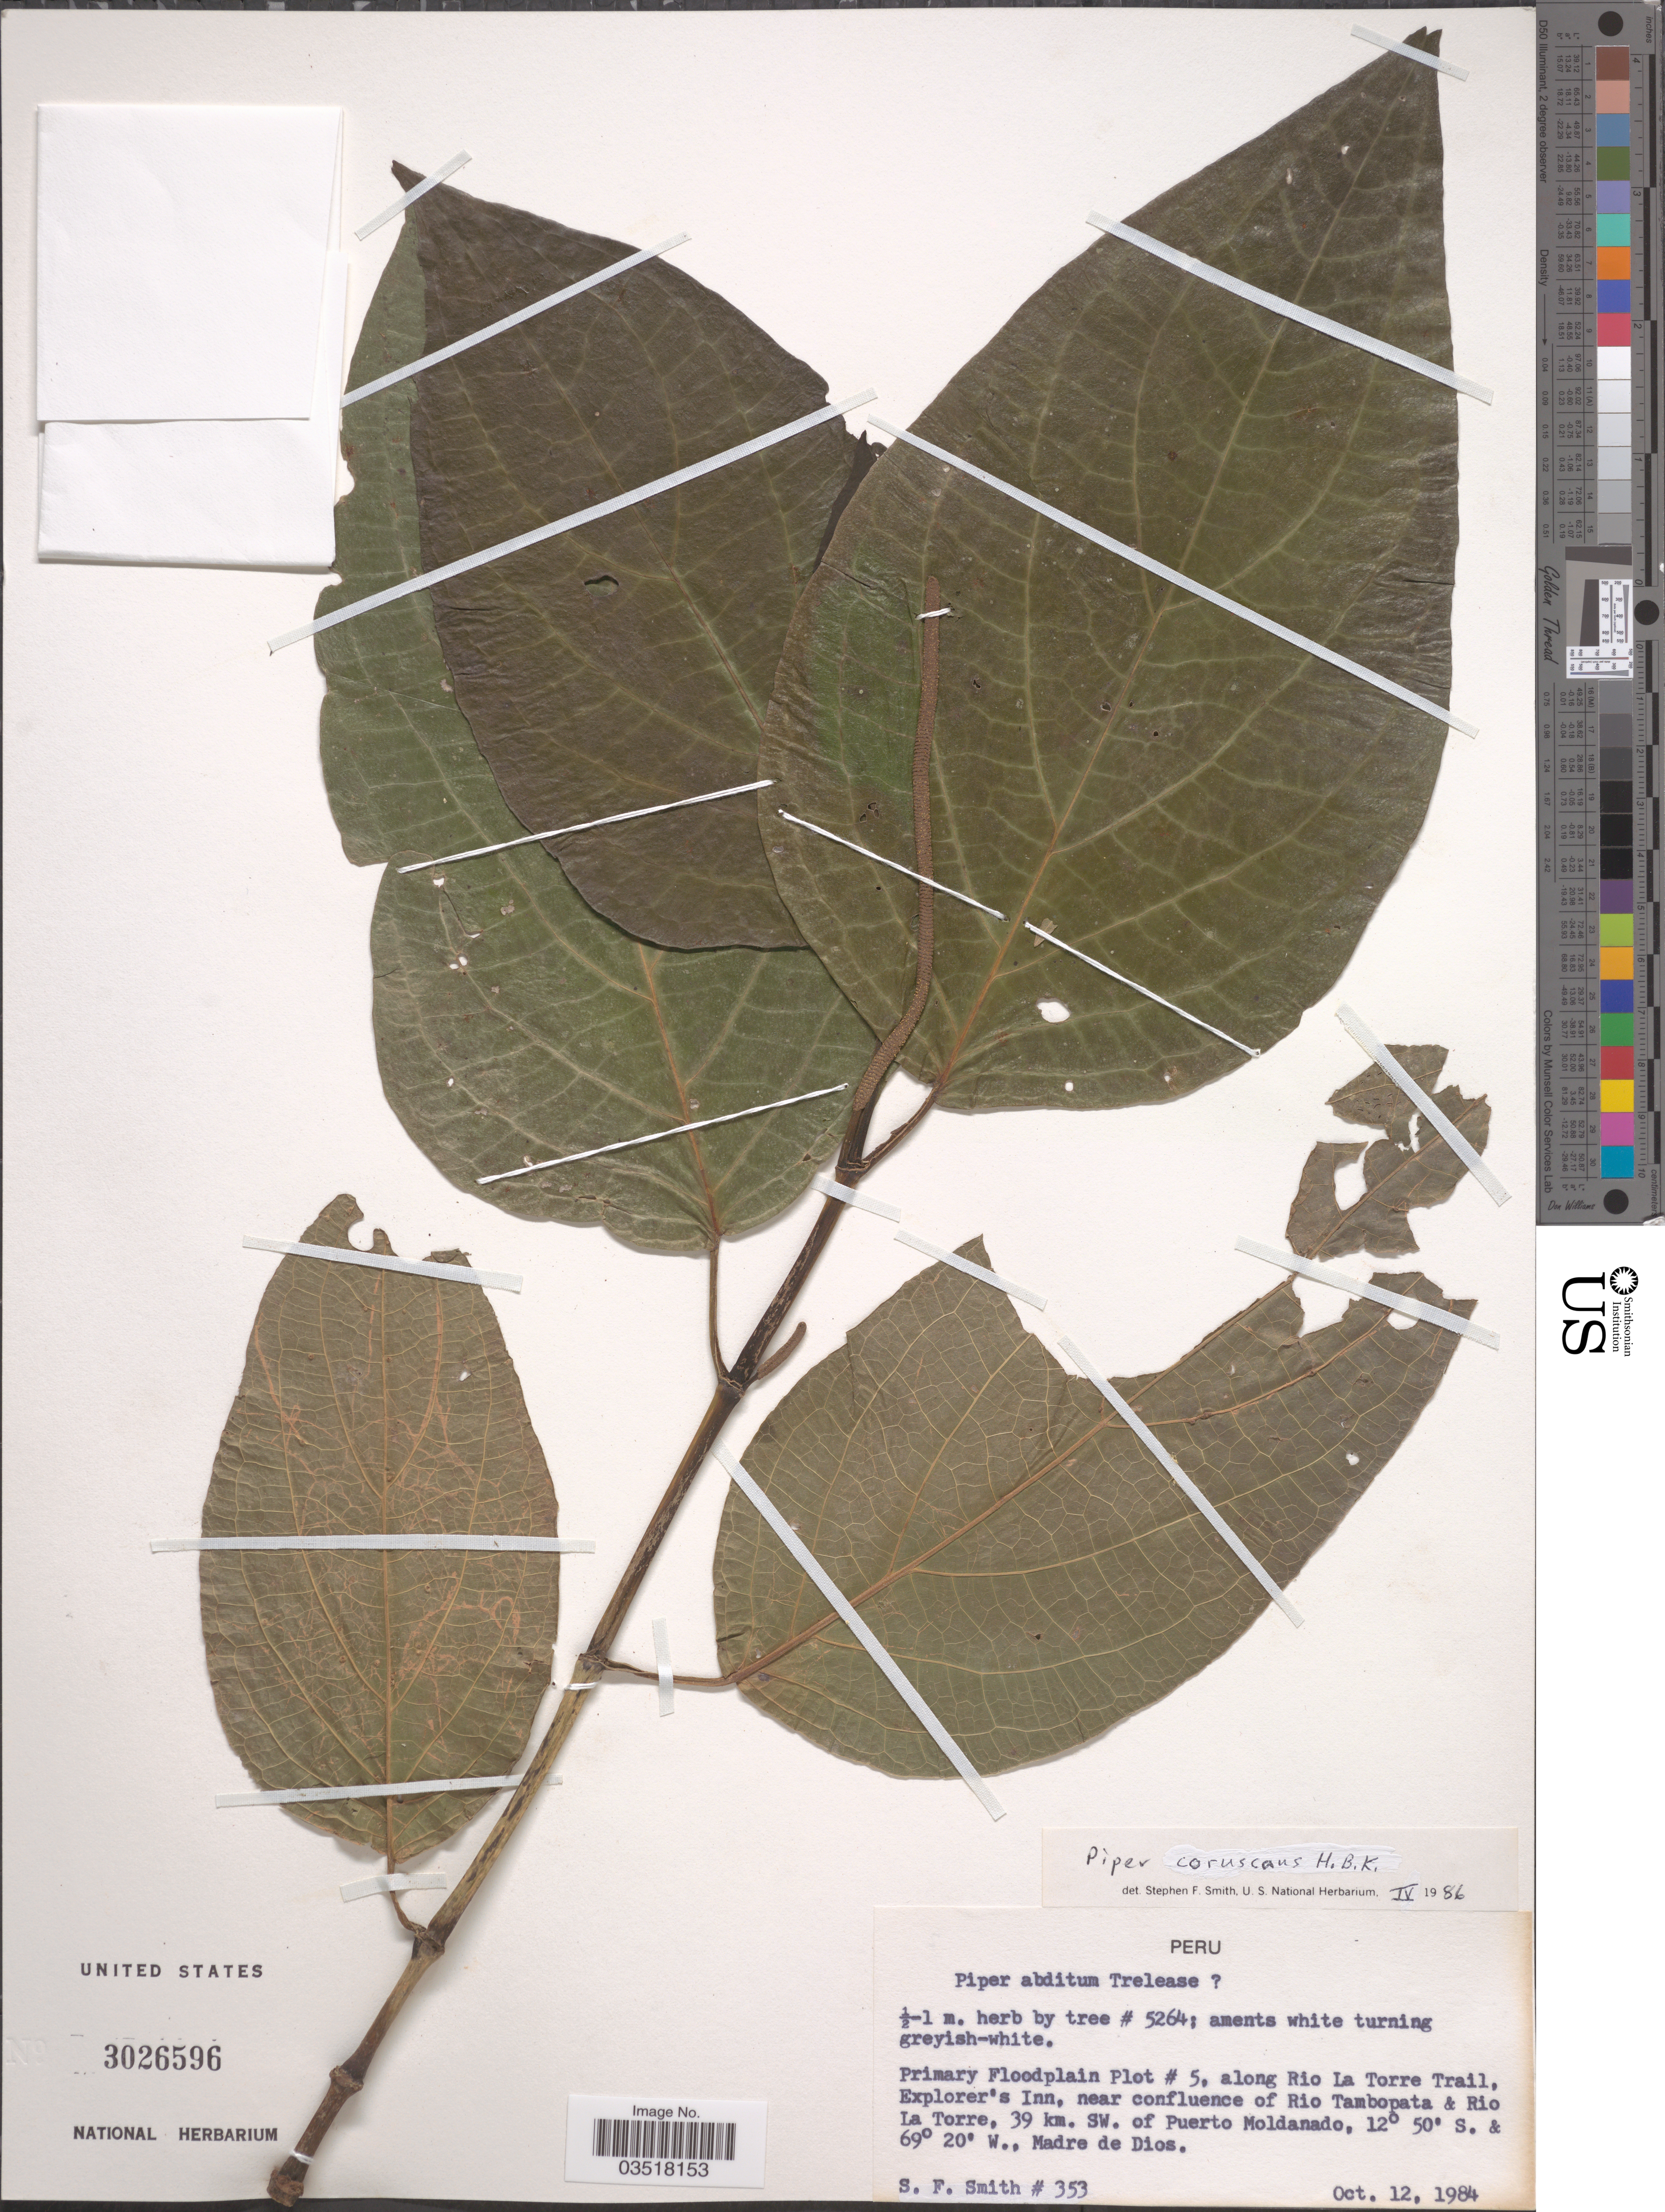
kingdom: Plantae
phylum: Tracheophyta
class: Magnoliopsida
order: Piperales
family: Piperaceae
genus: Piper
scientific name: Piper coruscans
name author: Kunth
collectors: S.F. Smith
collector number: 353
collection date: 1984-10-12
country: Peru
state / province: Madre de Dios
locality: Primary Floodplain Plot #5, along Rio La Torre Trail, Explorer's Inn, near confluence of Rio Tambopata & Rio La Torre, 39 km. SW. of Puerto Moldanado.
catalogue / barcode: US 3026596